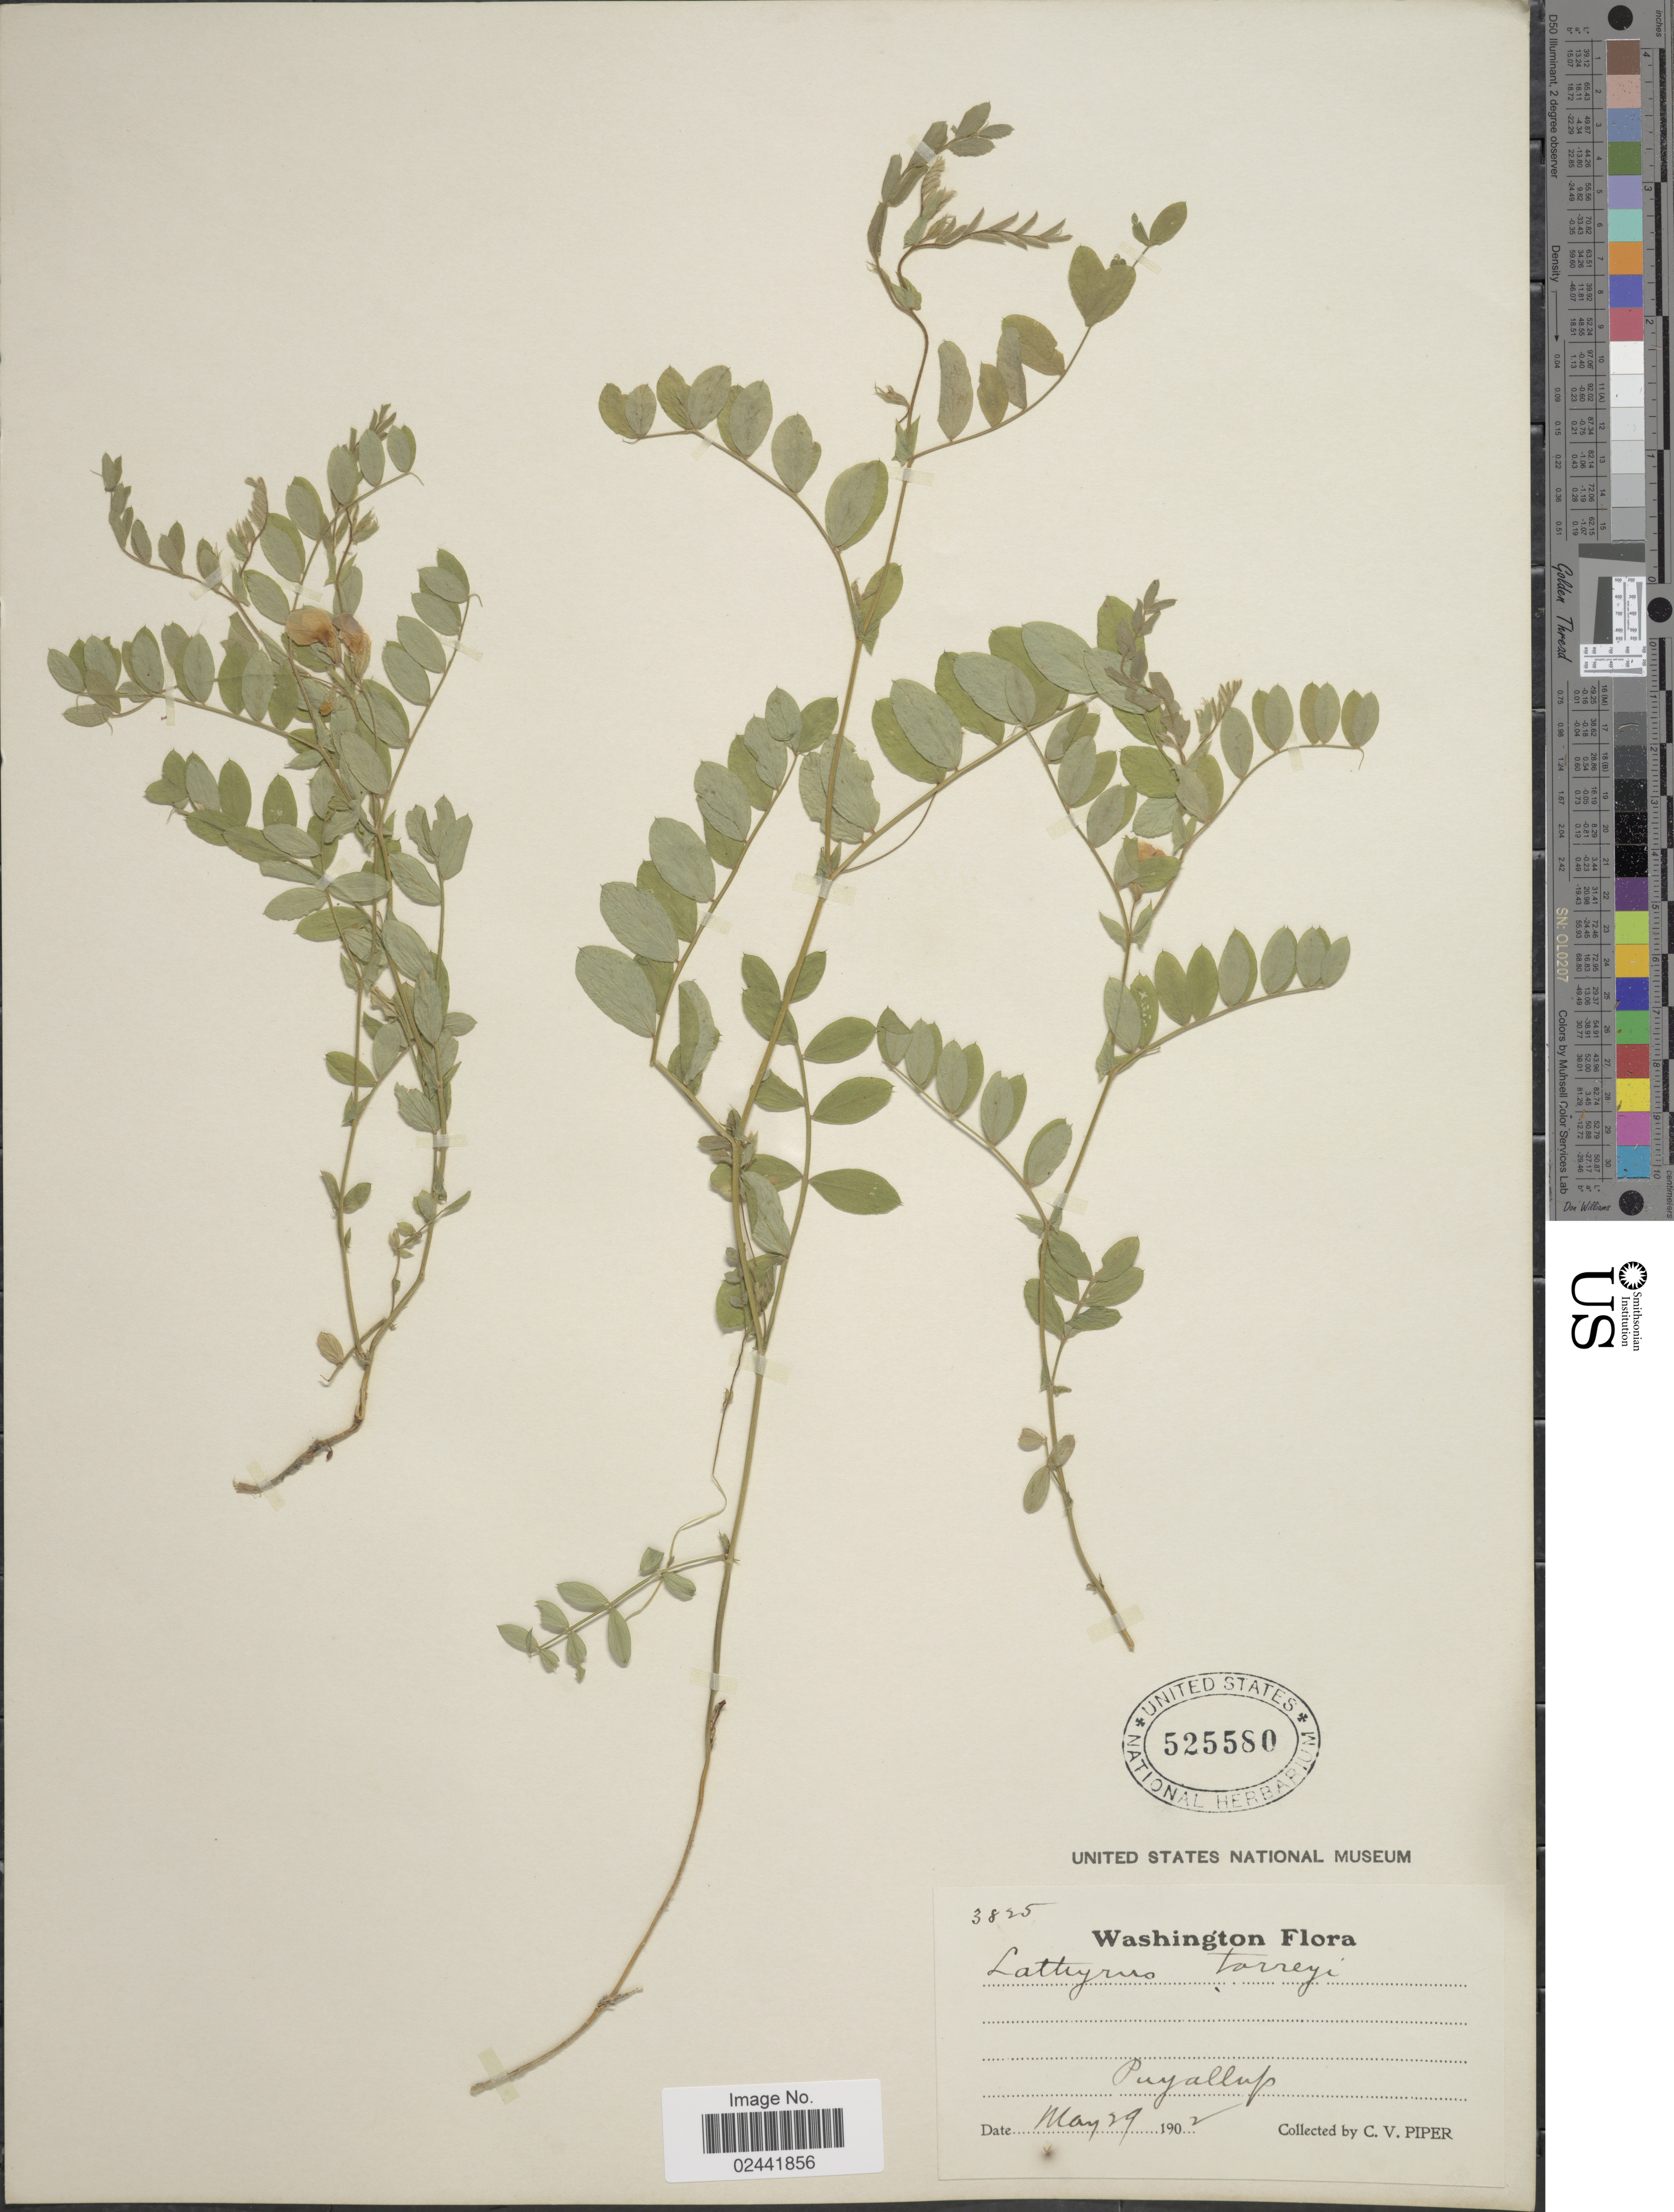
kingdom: Plantae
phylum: Tracheophyta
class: Magnoliopsida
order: Fabales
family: Fabaceae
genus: Lathyrus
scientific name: Lathyrus torreyi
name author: A. Gray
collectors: C. V. Piper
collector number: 3825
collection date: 1902-05-29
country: United States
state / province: Washington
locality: Puyallup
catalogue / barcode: US 525580